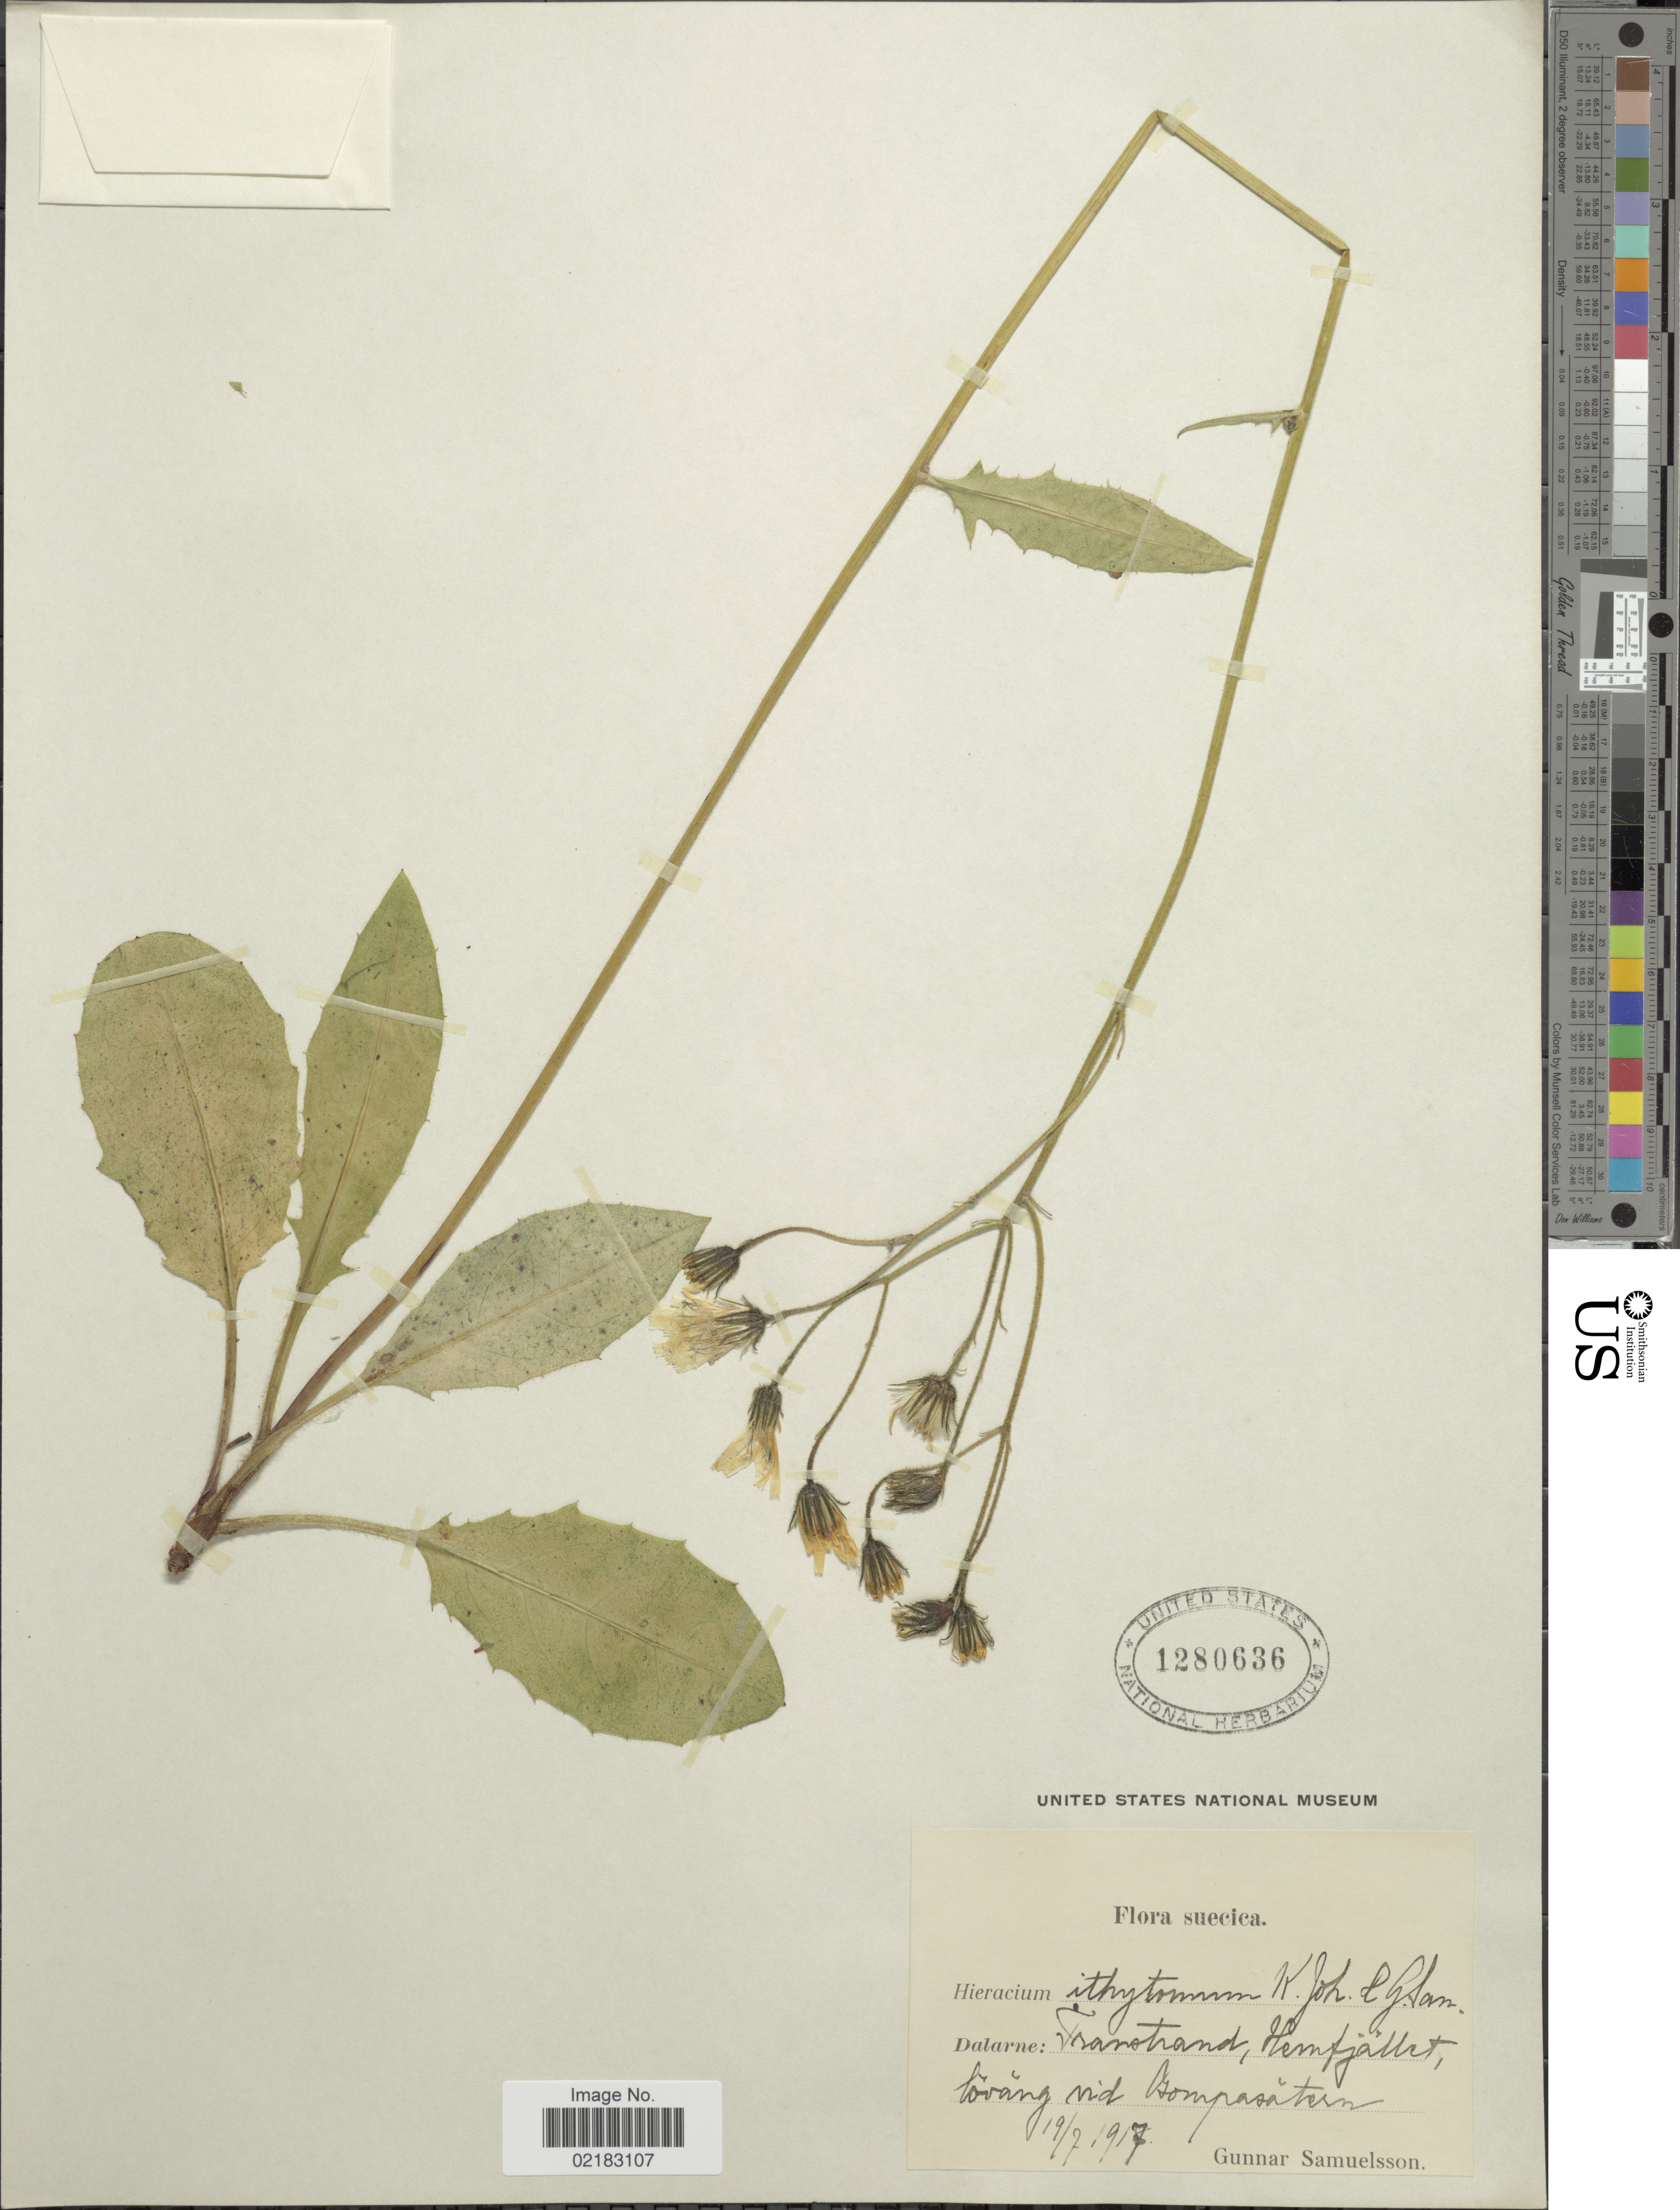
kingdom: Plantae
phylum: Tracheophyta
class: Magnoliopsida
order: Asterales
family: Asteraceae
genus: Hieracium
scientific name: Hieracium ithytomum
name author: Johanss. & Sam.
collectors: G. Samuelsson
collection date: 1910-07-30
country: Sweden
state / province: Dalarna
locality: Transtrand, Hemfjället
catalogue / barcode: US 1280636